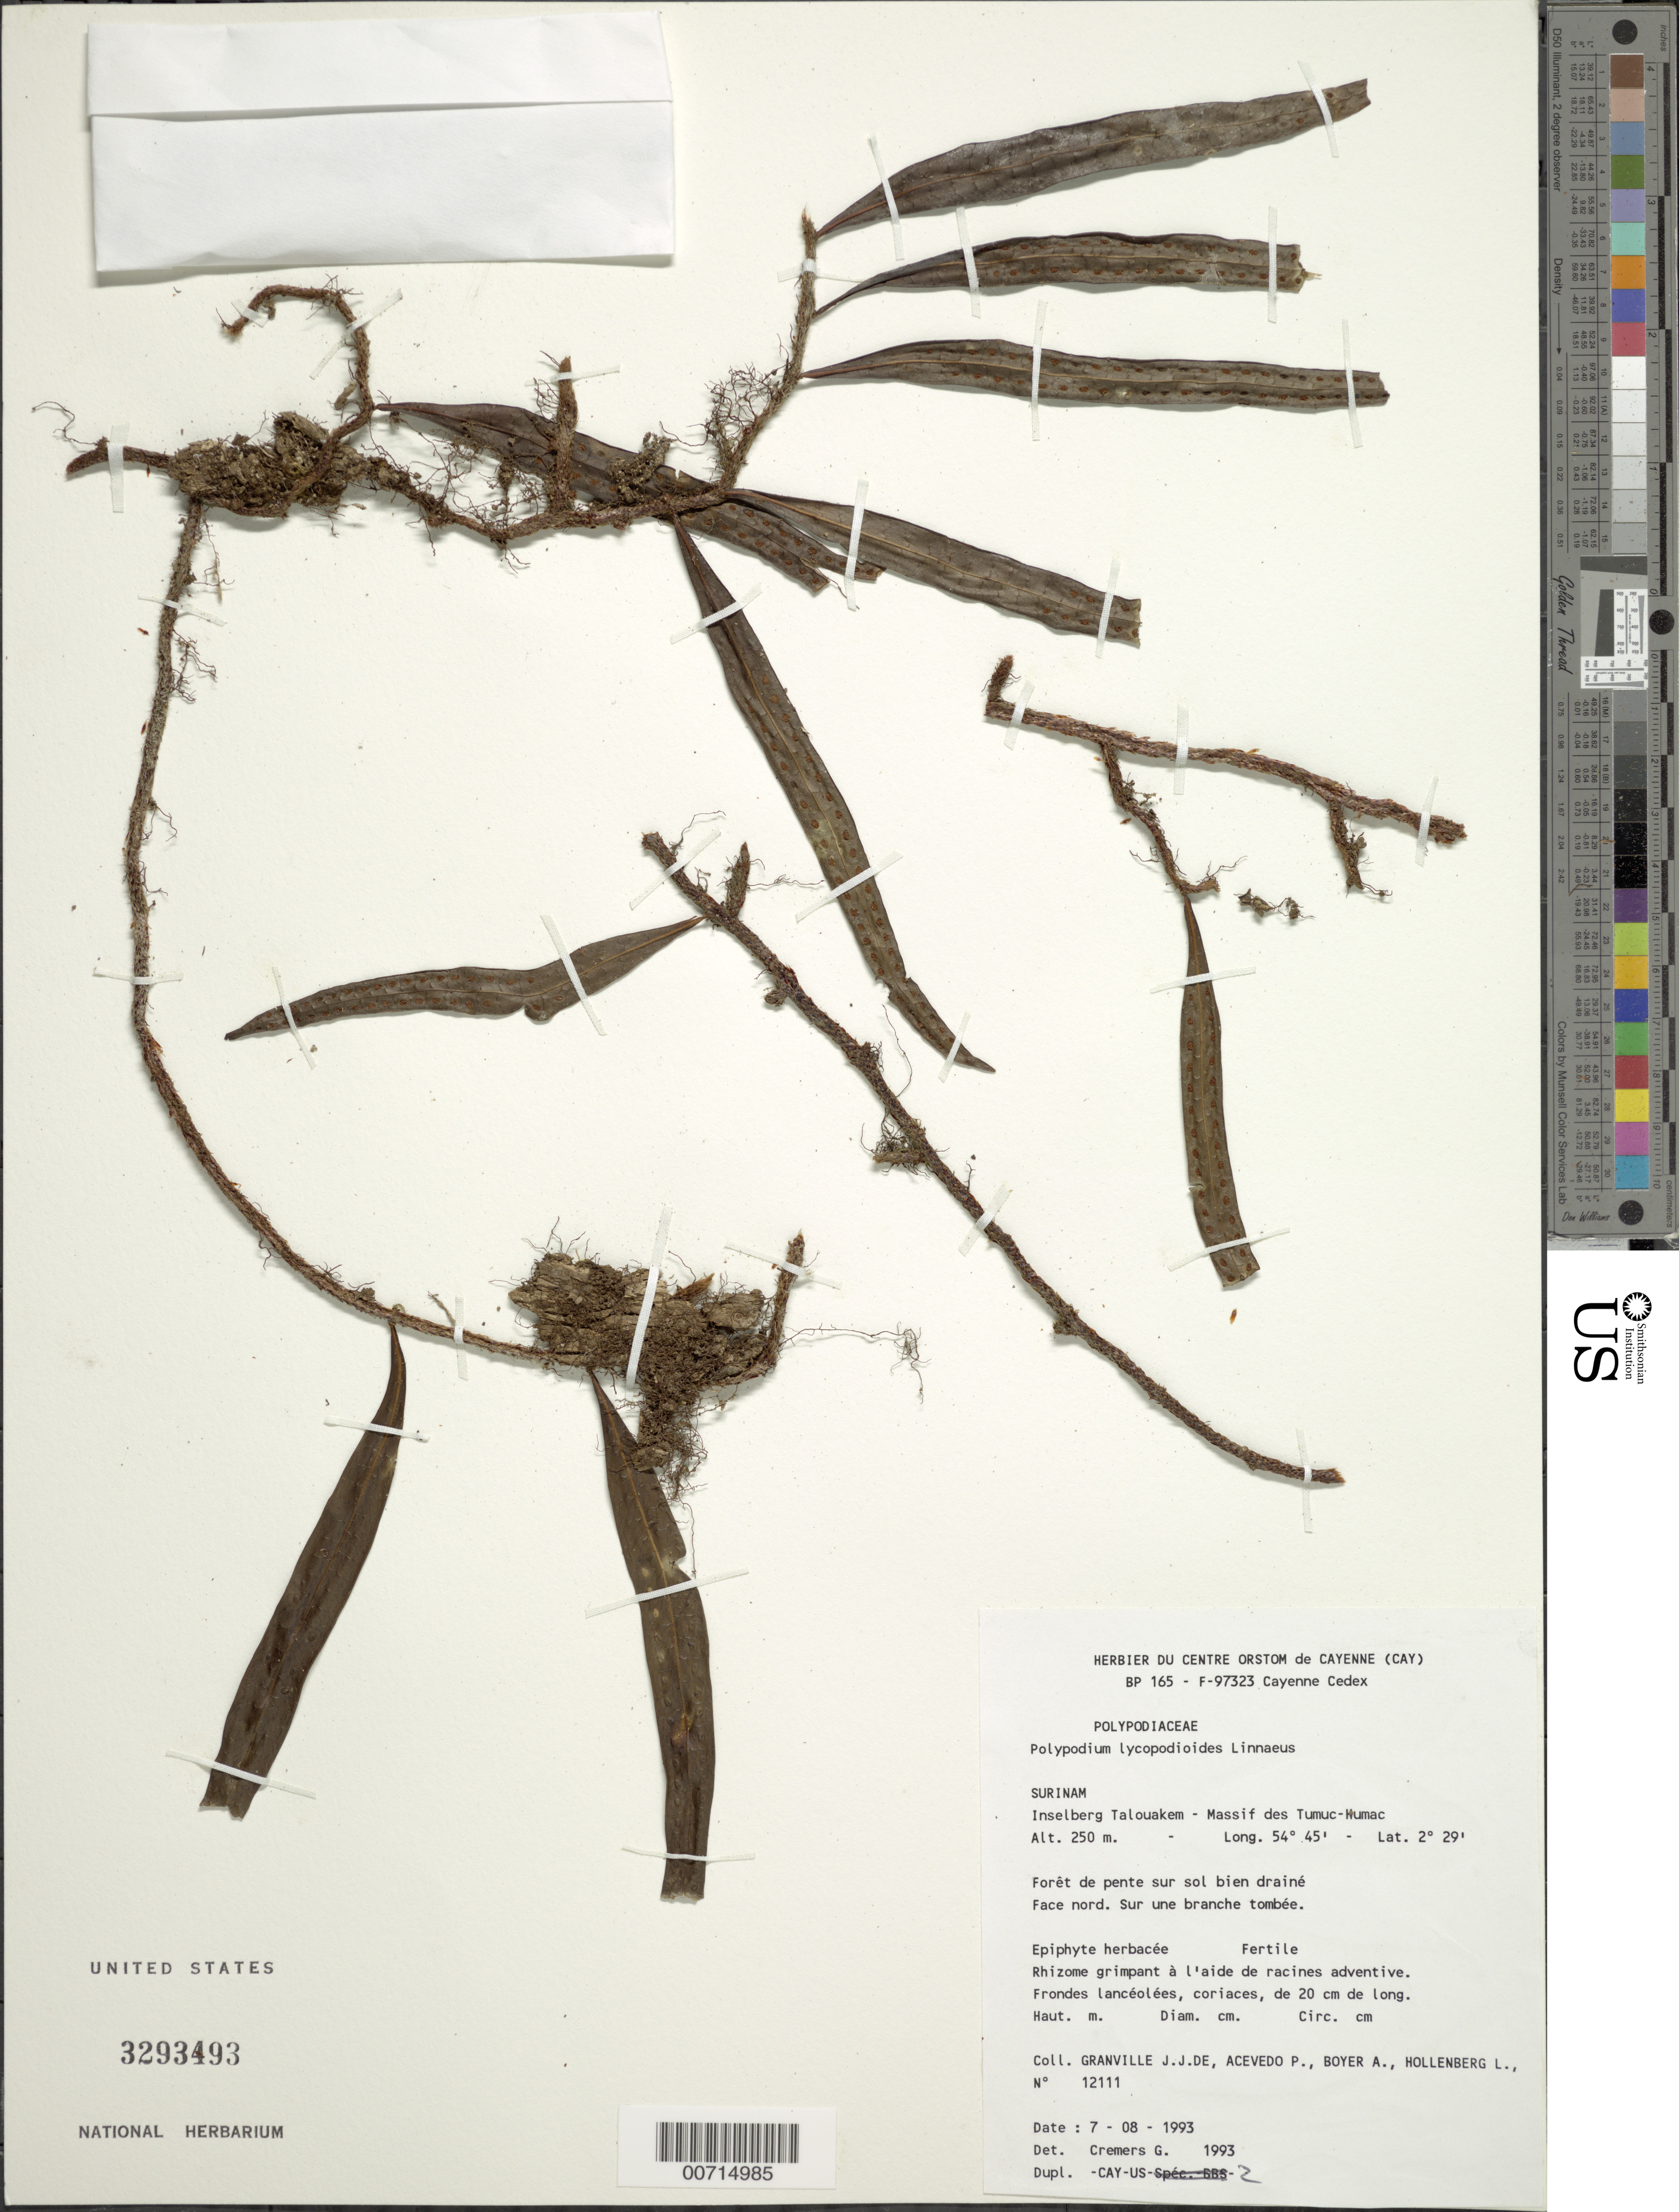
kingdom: Plantae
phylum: Tracheophyta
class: Polypodiopsida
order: Polypodiales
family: Polypodiaceae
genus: Microgramma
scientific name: Microgramma lycopodioides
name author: (L.) Copel.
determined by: Cremers, Georges A.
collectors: J.-J. de Granville, P. Acevedo-Rodr., A. Boyer & L. Hollenberg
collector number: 12111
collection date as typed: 7-Aug-93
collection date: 1993-08-07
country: Suriname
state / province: Sipaliwini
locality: Inselberg Talouakem, Massif des Tumuc-Humac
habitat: Slope forest on well drained soil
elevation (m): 250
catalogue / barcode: US 3293493